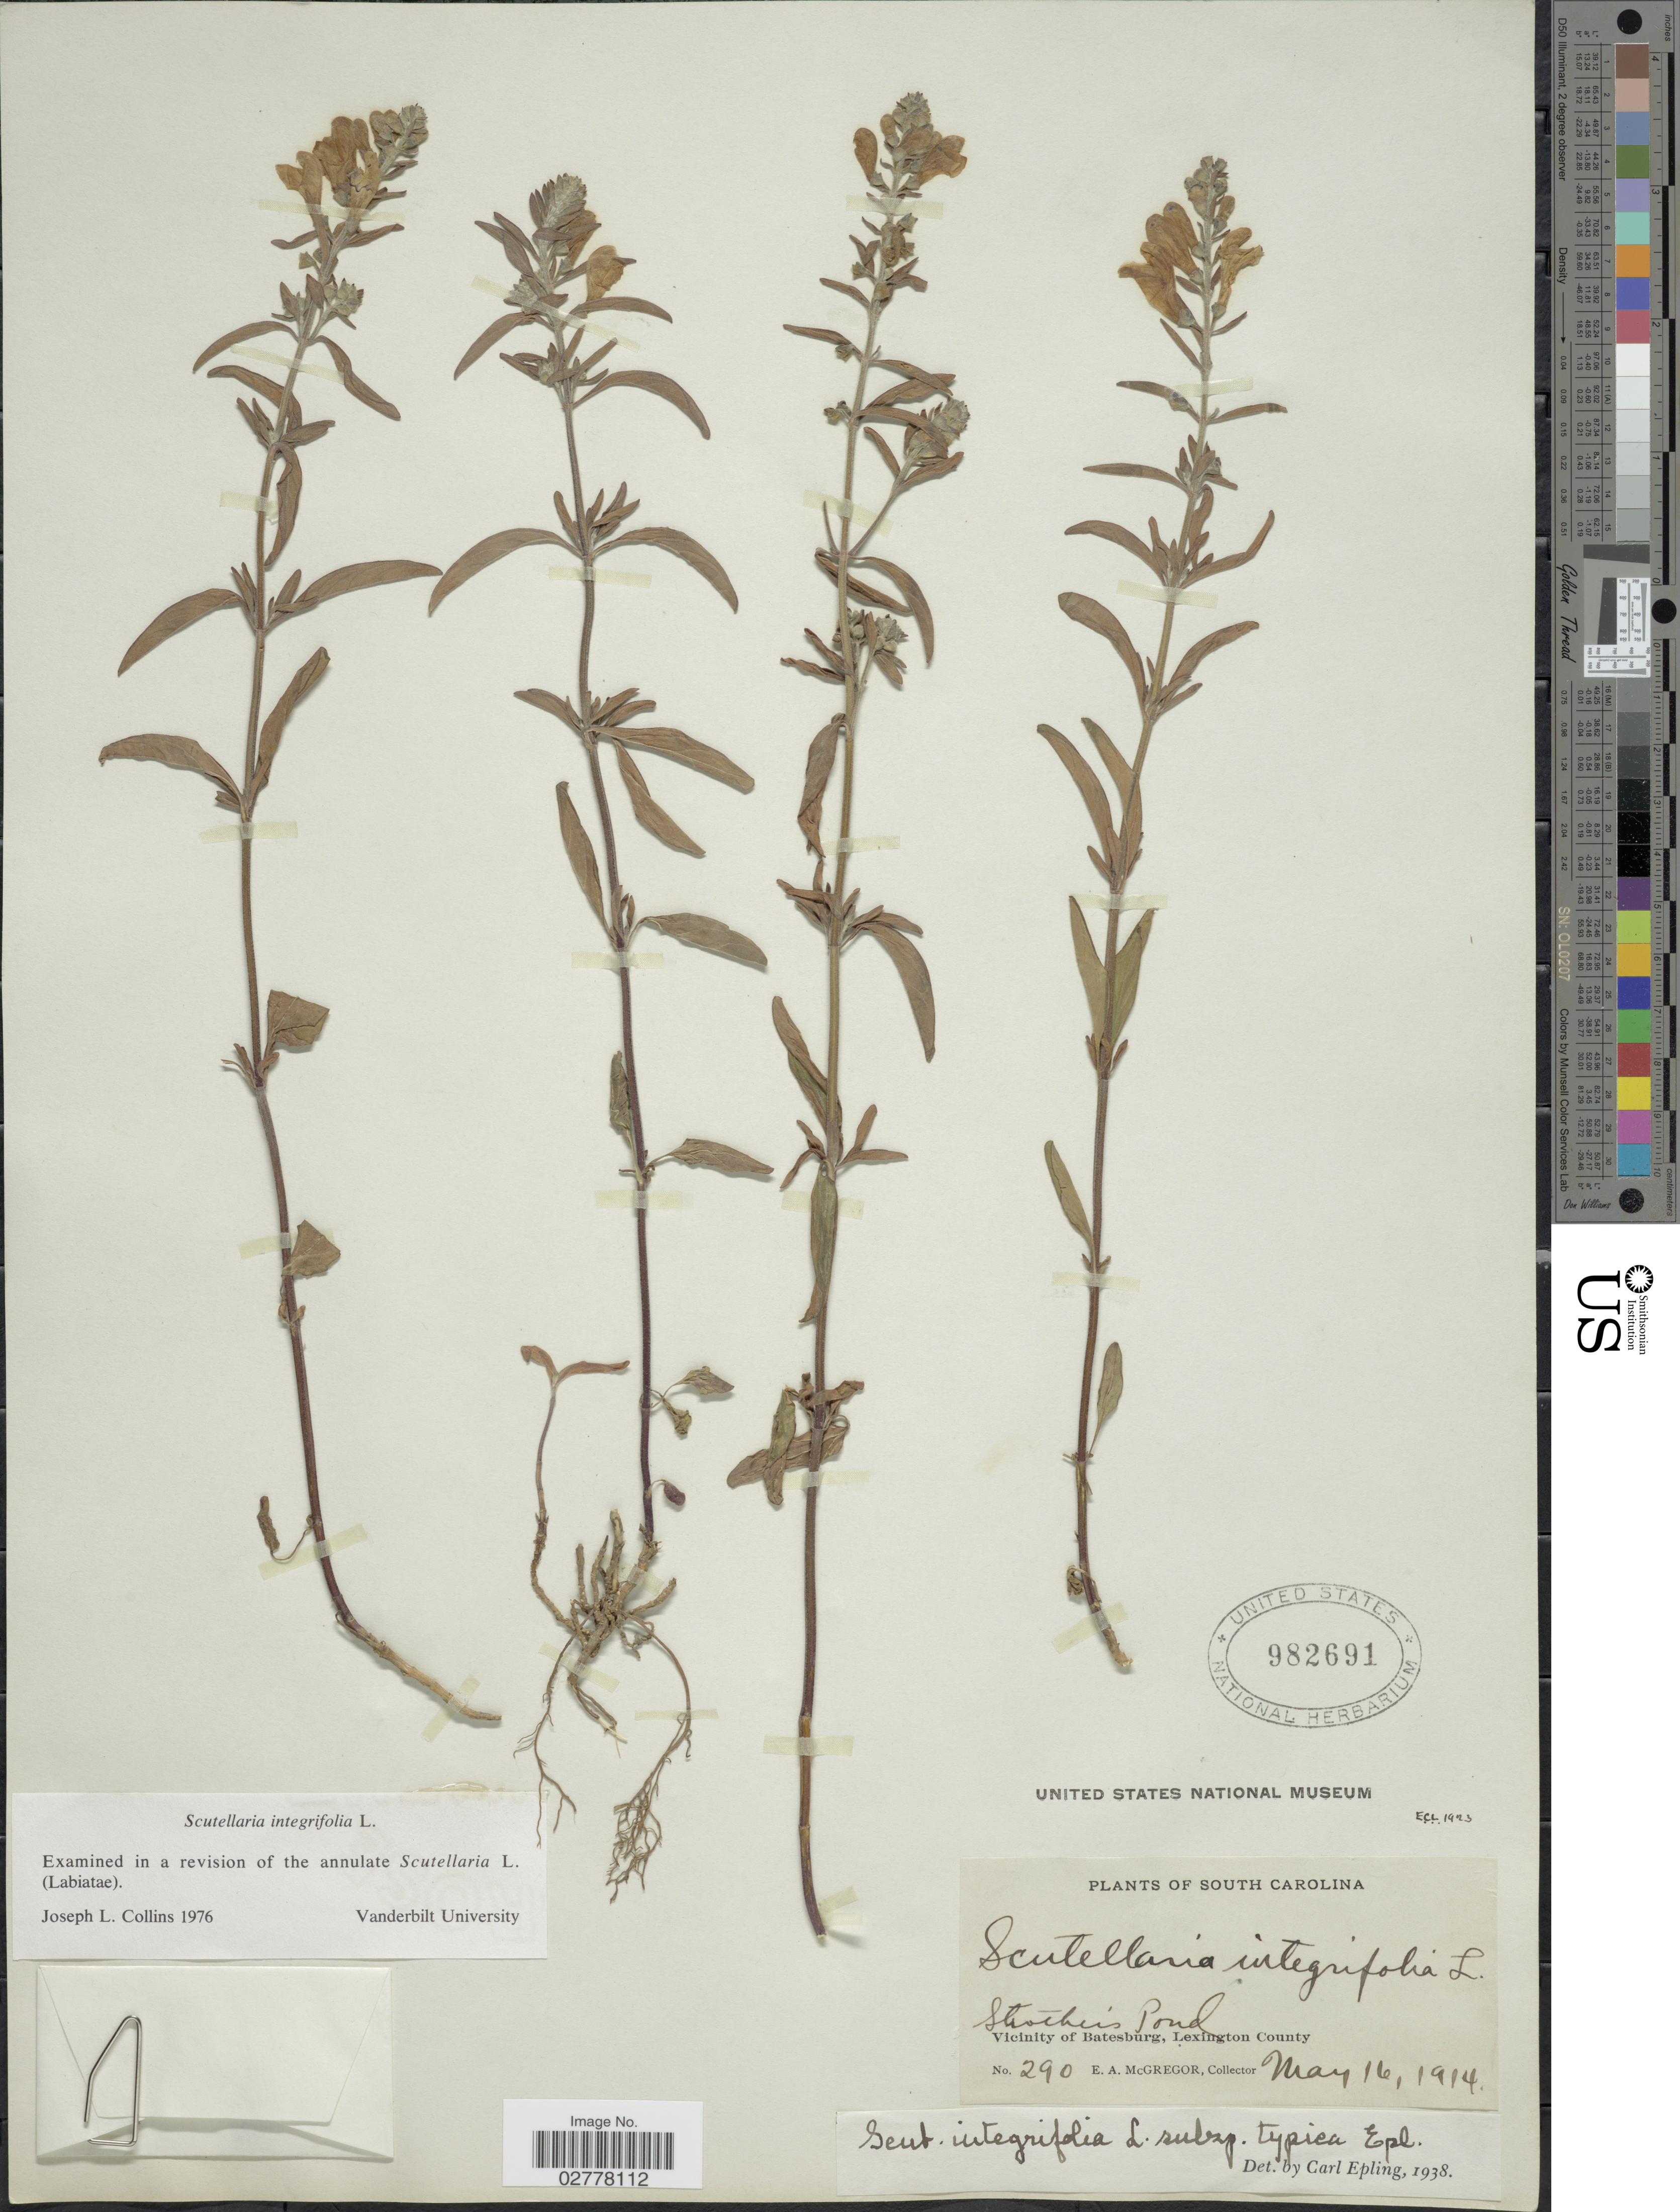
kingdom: Plantae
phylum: Tracheophyta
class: Magnoliopsida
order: Lamiales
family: Lamiaceae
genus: Scutellaria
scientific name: Scutellaria integrifolia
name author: L.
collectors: E. A. McGregor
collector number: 290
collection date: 1914-05-16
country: United States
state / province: South Carolina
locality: Strother's Pond. Vicinity of Batesburg, Lexington County.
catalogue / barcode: US 982691